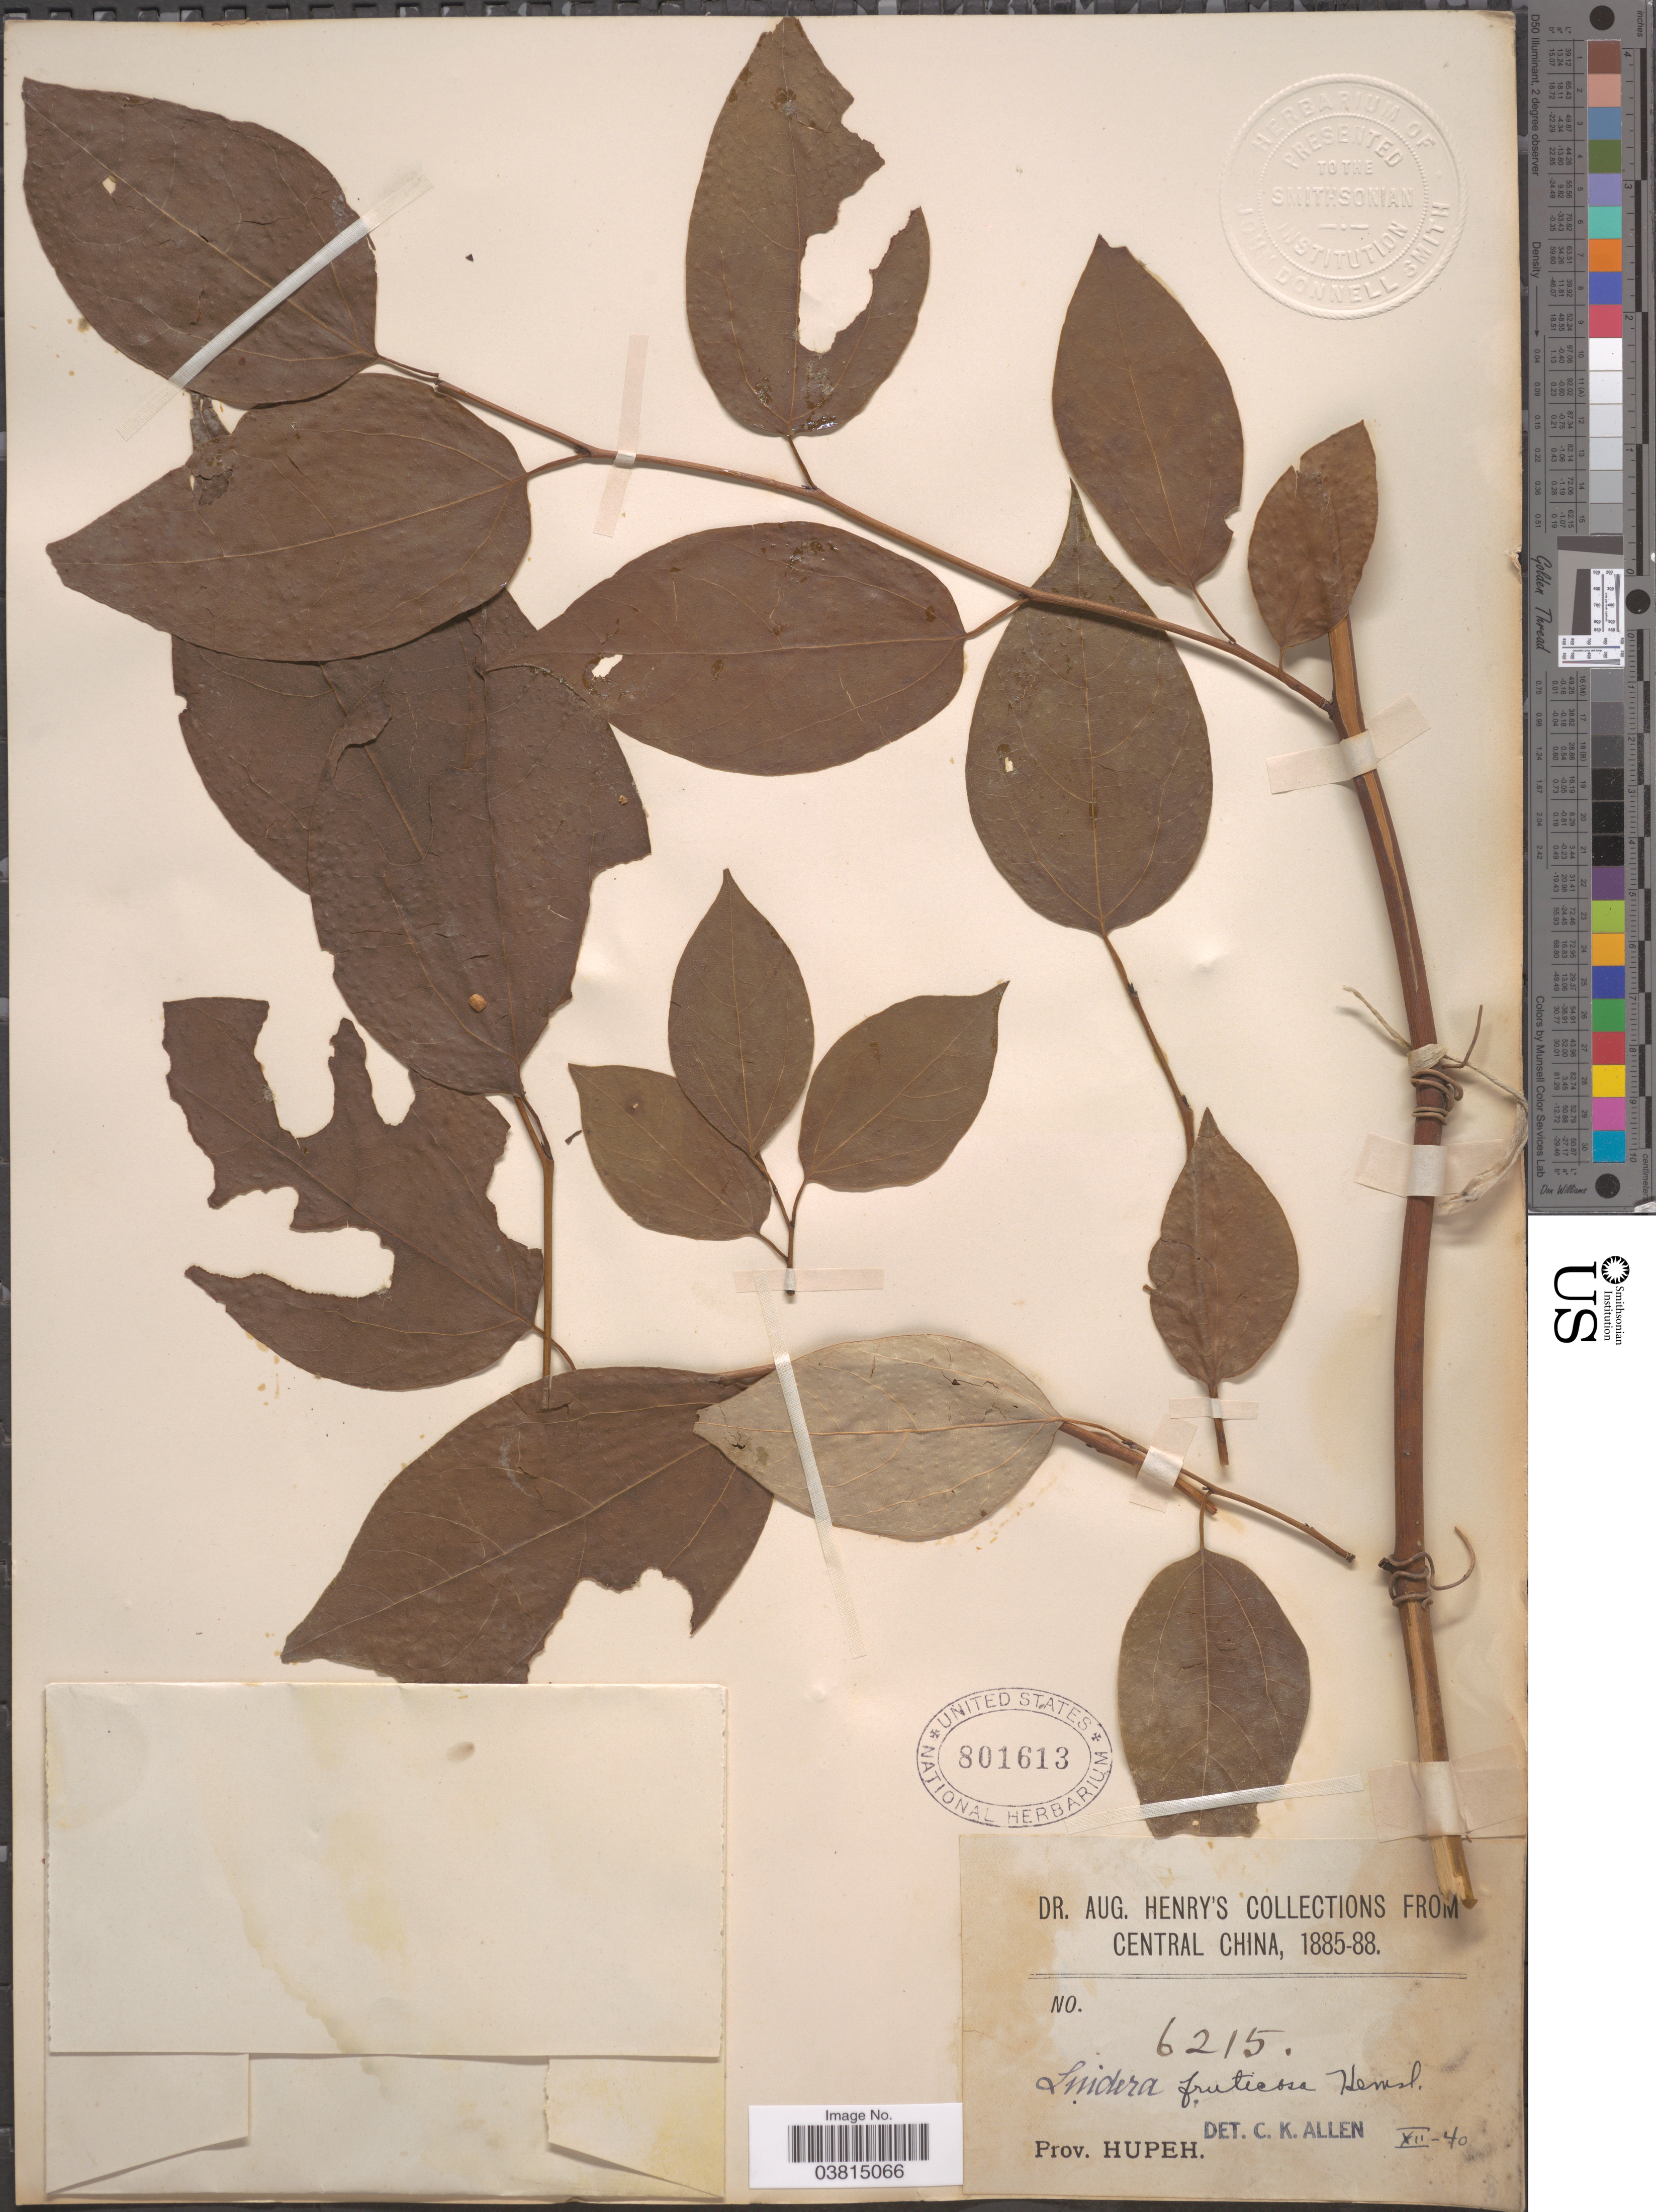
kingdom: Plantae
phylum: Tracheophyta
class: Magnoliopsida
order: Laurales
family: Lauraceae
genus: Lindera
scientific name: Lindera fruticosa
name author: Hemsl.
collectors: A. Henry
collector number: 6215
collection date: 1885/1888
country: China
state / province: Hubei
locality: Central China. Prov. Hupeh.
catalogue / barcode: US 801613